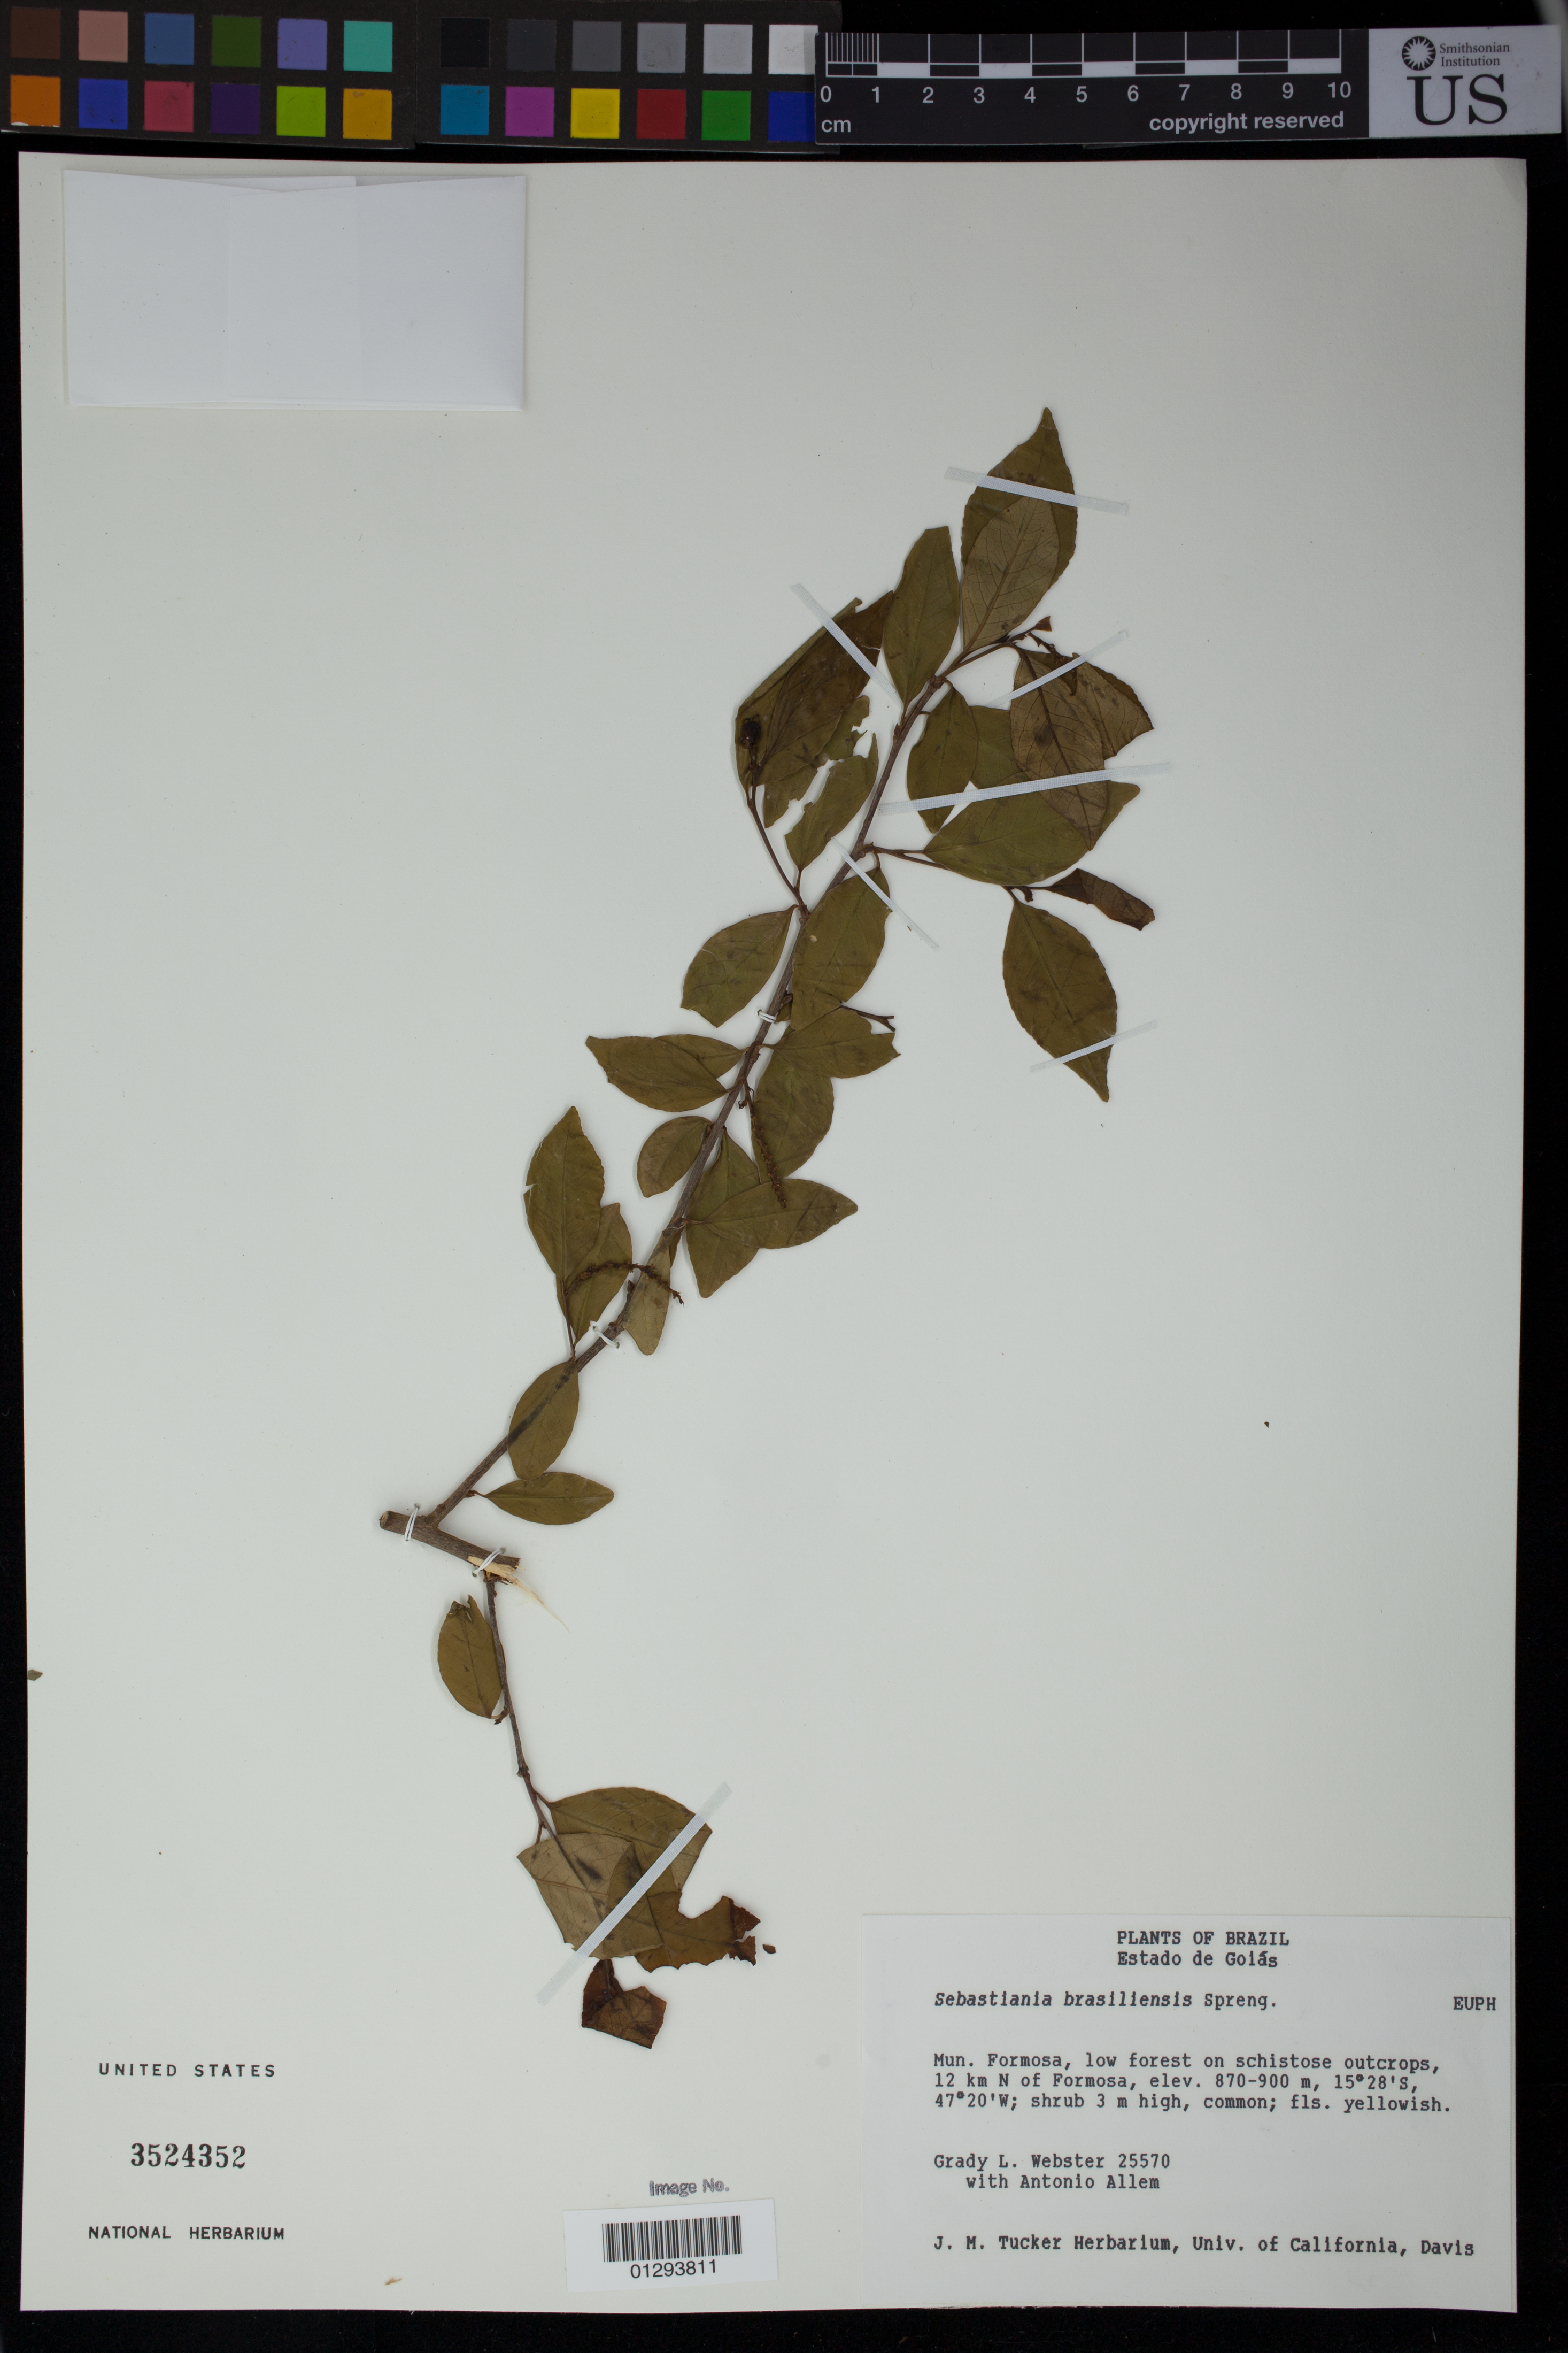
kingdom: Plantae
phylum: Tracheophyta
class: Magnoliopsida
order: Malpighiales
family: Euphorbiaceae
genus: Sebastiania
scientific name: Sebastiania brasiliensis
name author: Spreng.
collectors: G. L. Webster & A. Allem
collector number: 25570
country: Brazil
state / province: Goiás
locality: Mun. Formosa, 12 km N of Formosa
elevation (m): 870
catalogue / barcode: US 3524352